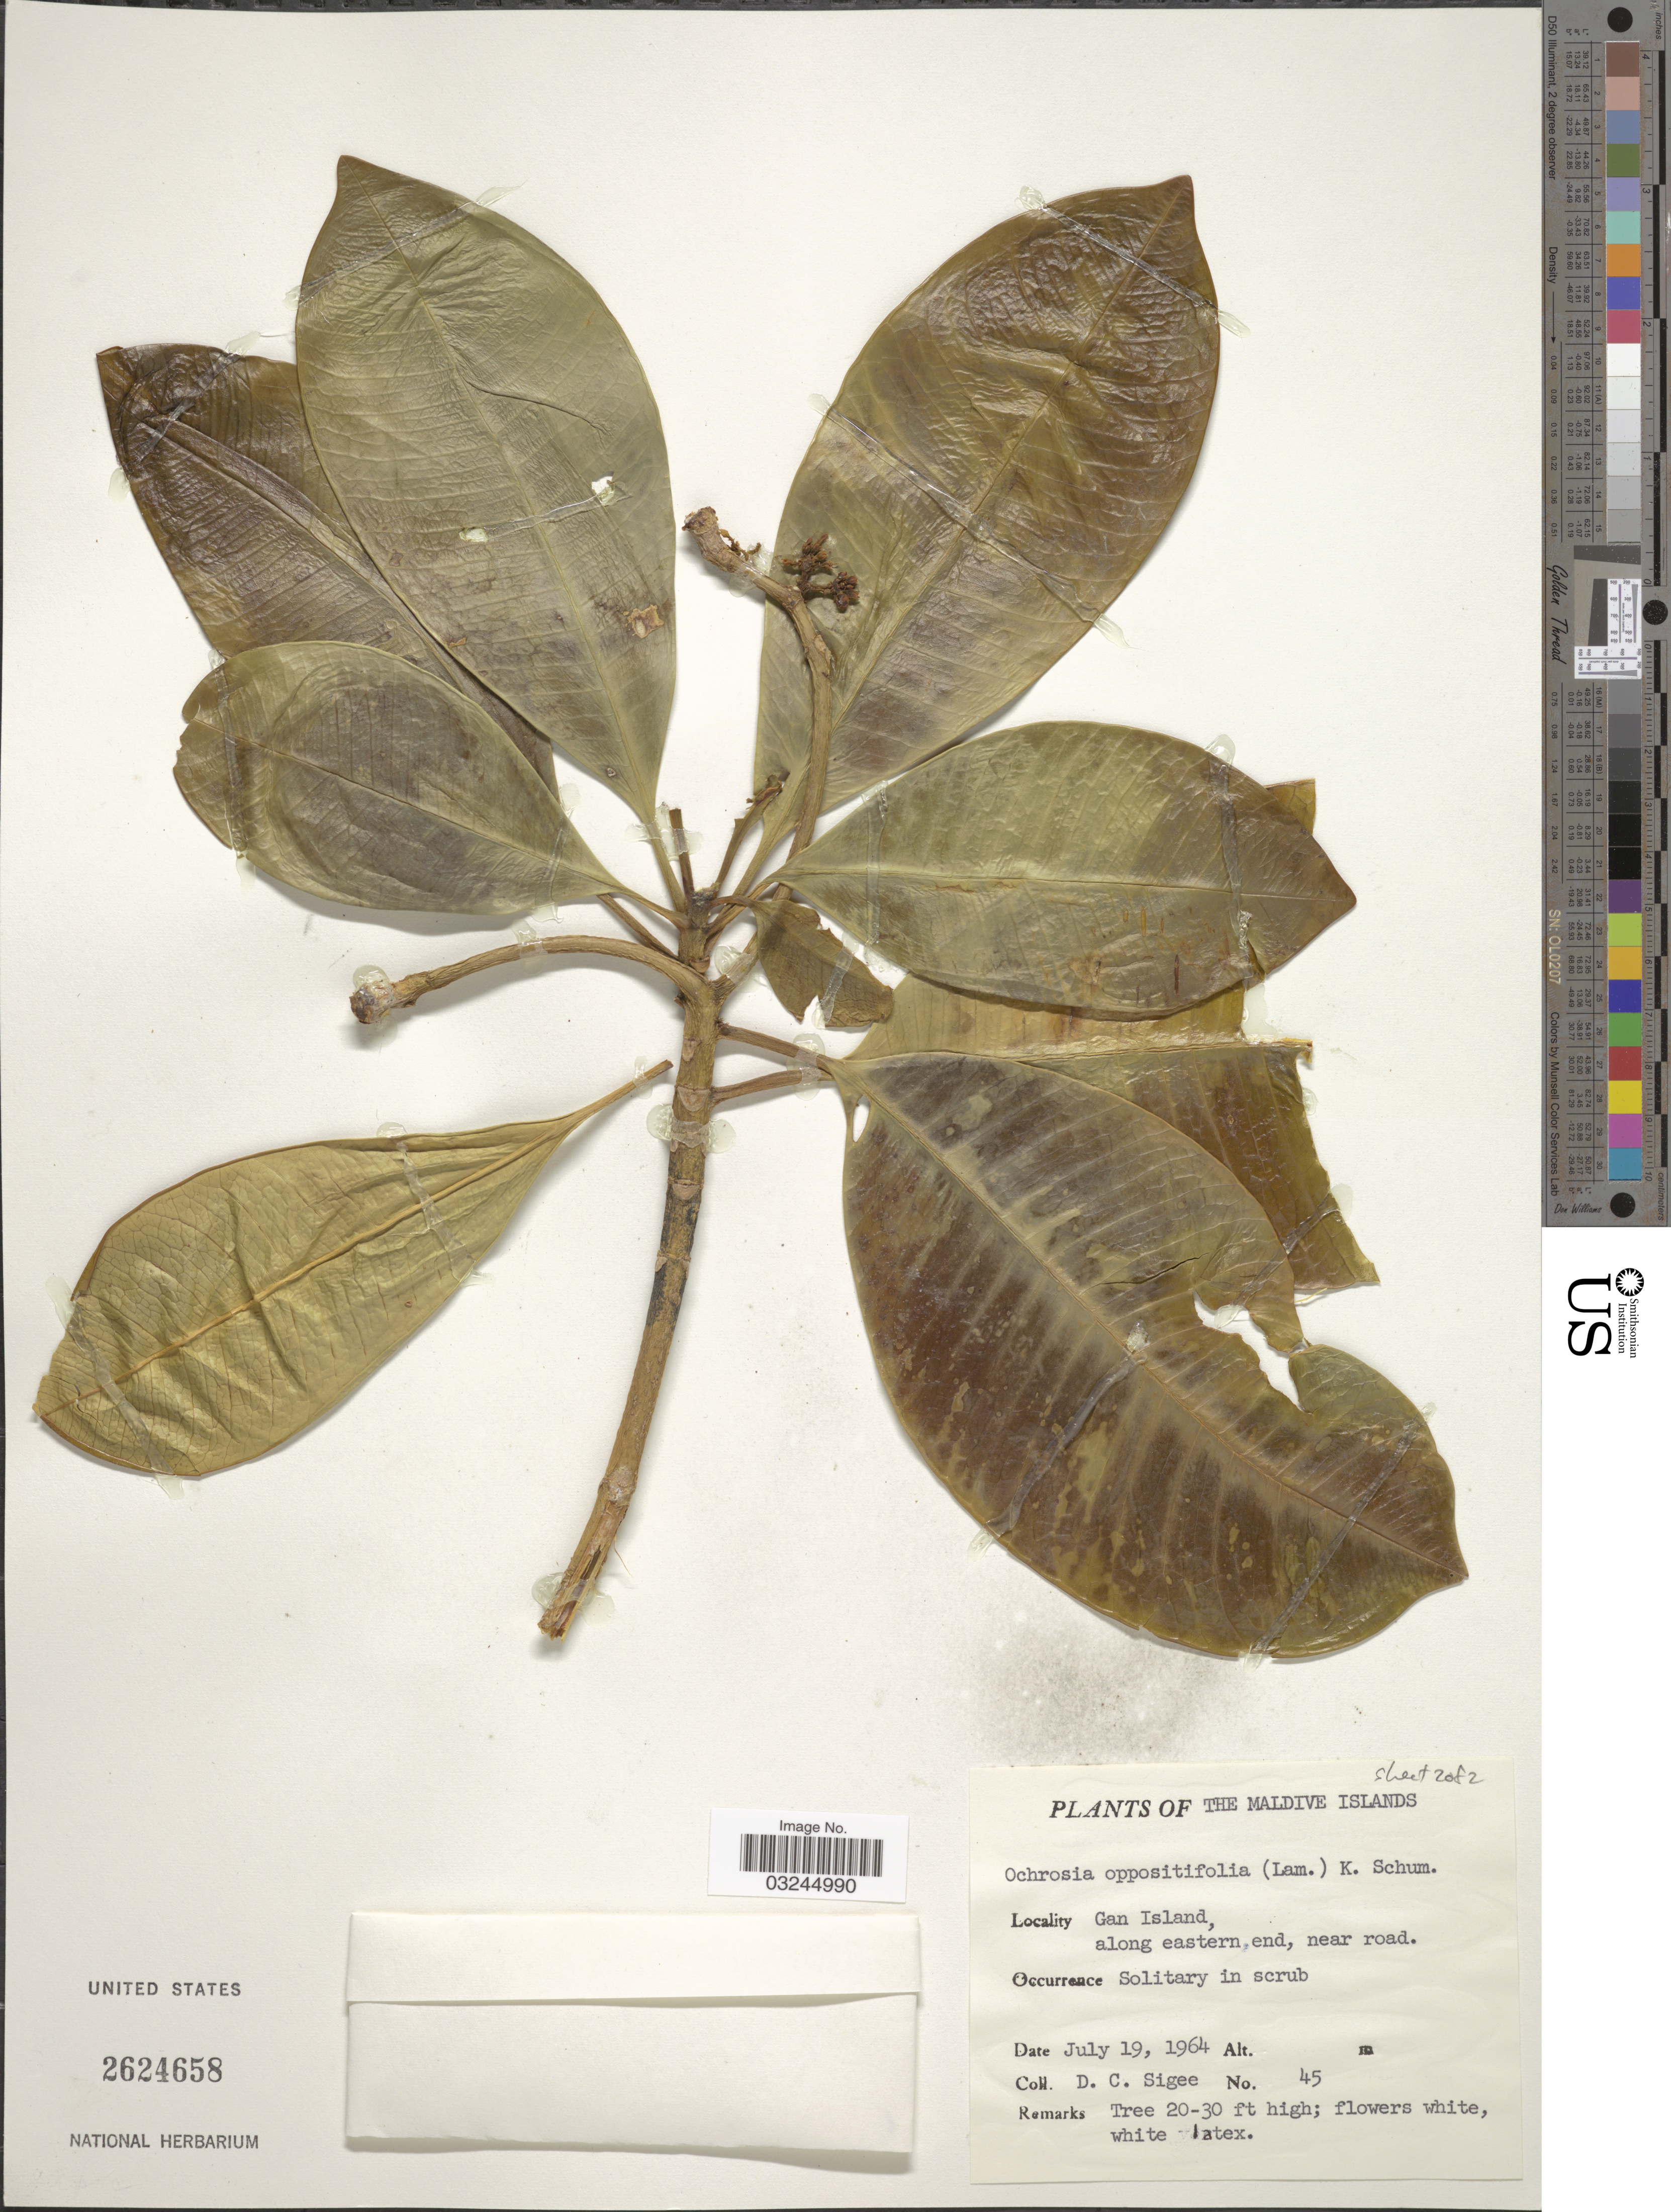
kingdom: Plantae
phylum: Tracheophyta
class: Magnoliopsida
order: Gentianales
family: Apocynaceae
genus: Ochrosia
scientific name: Ochrosia oppositifolia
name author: (Lam.) K. Schum.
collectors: D. C. Sigee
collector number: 45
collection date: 1964-07-19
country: Maldive Islands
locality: Gan Island, along eastern end, near road.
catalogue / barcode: US 2624658